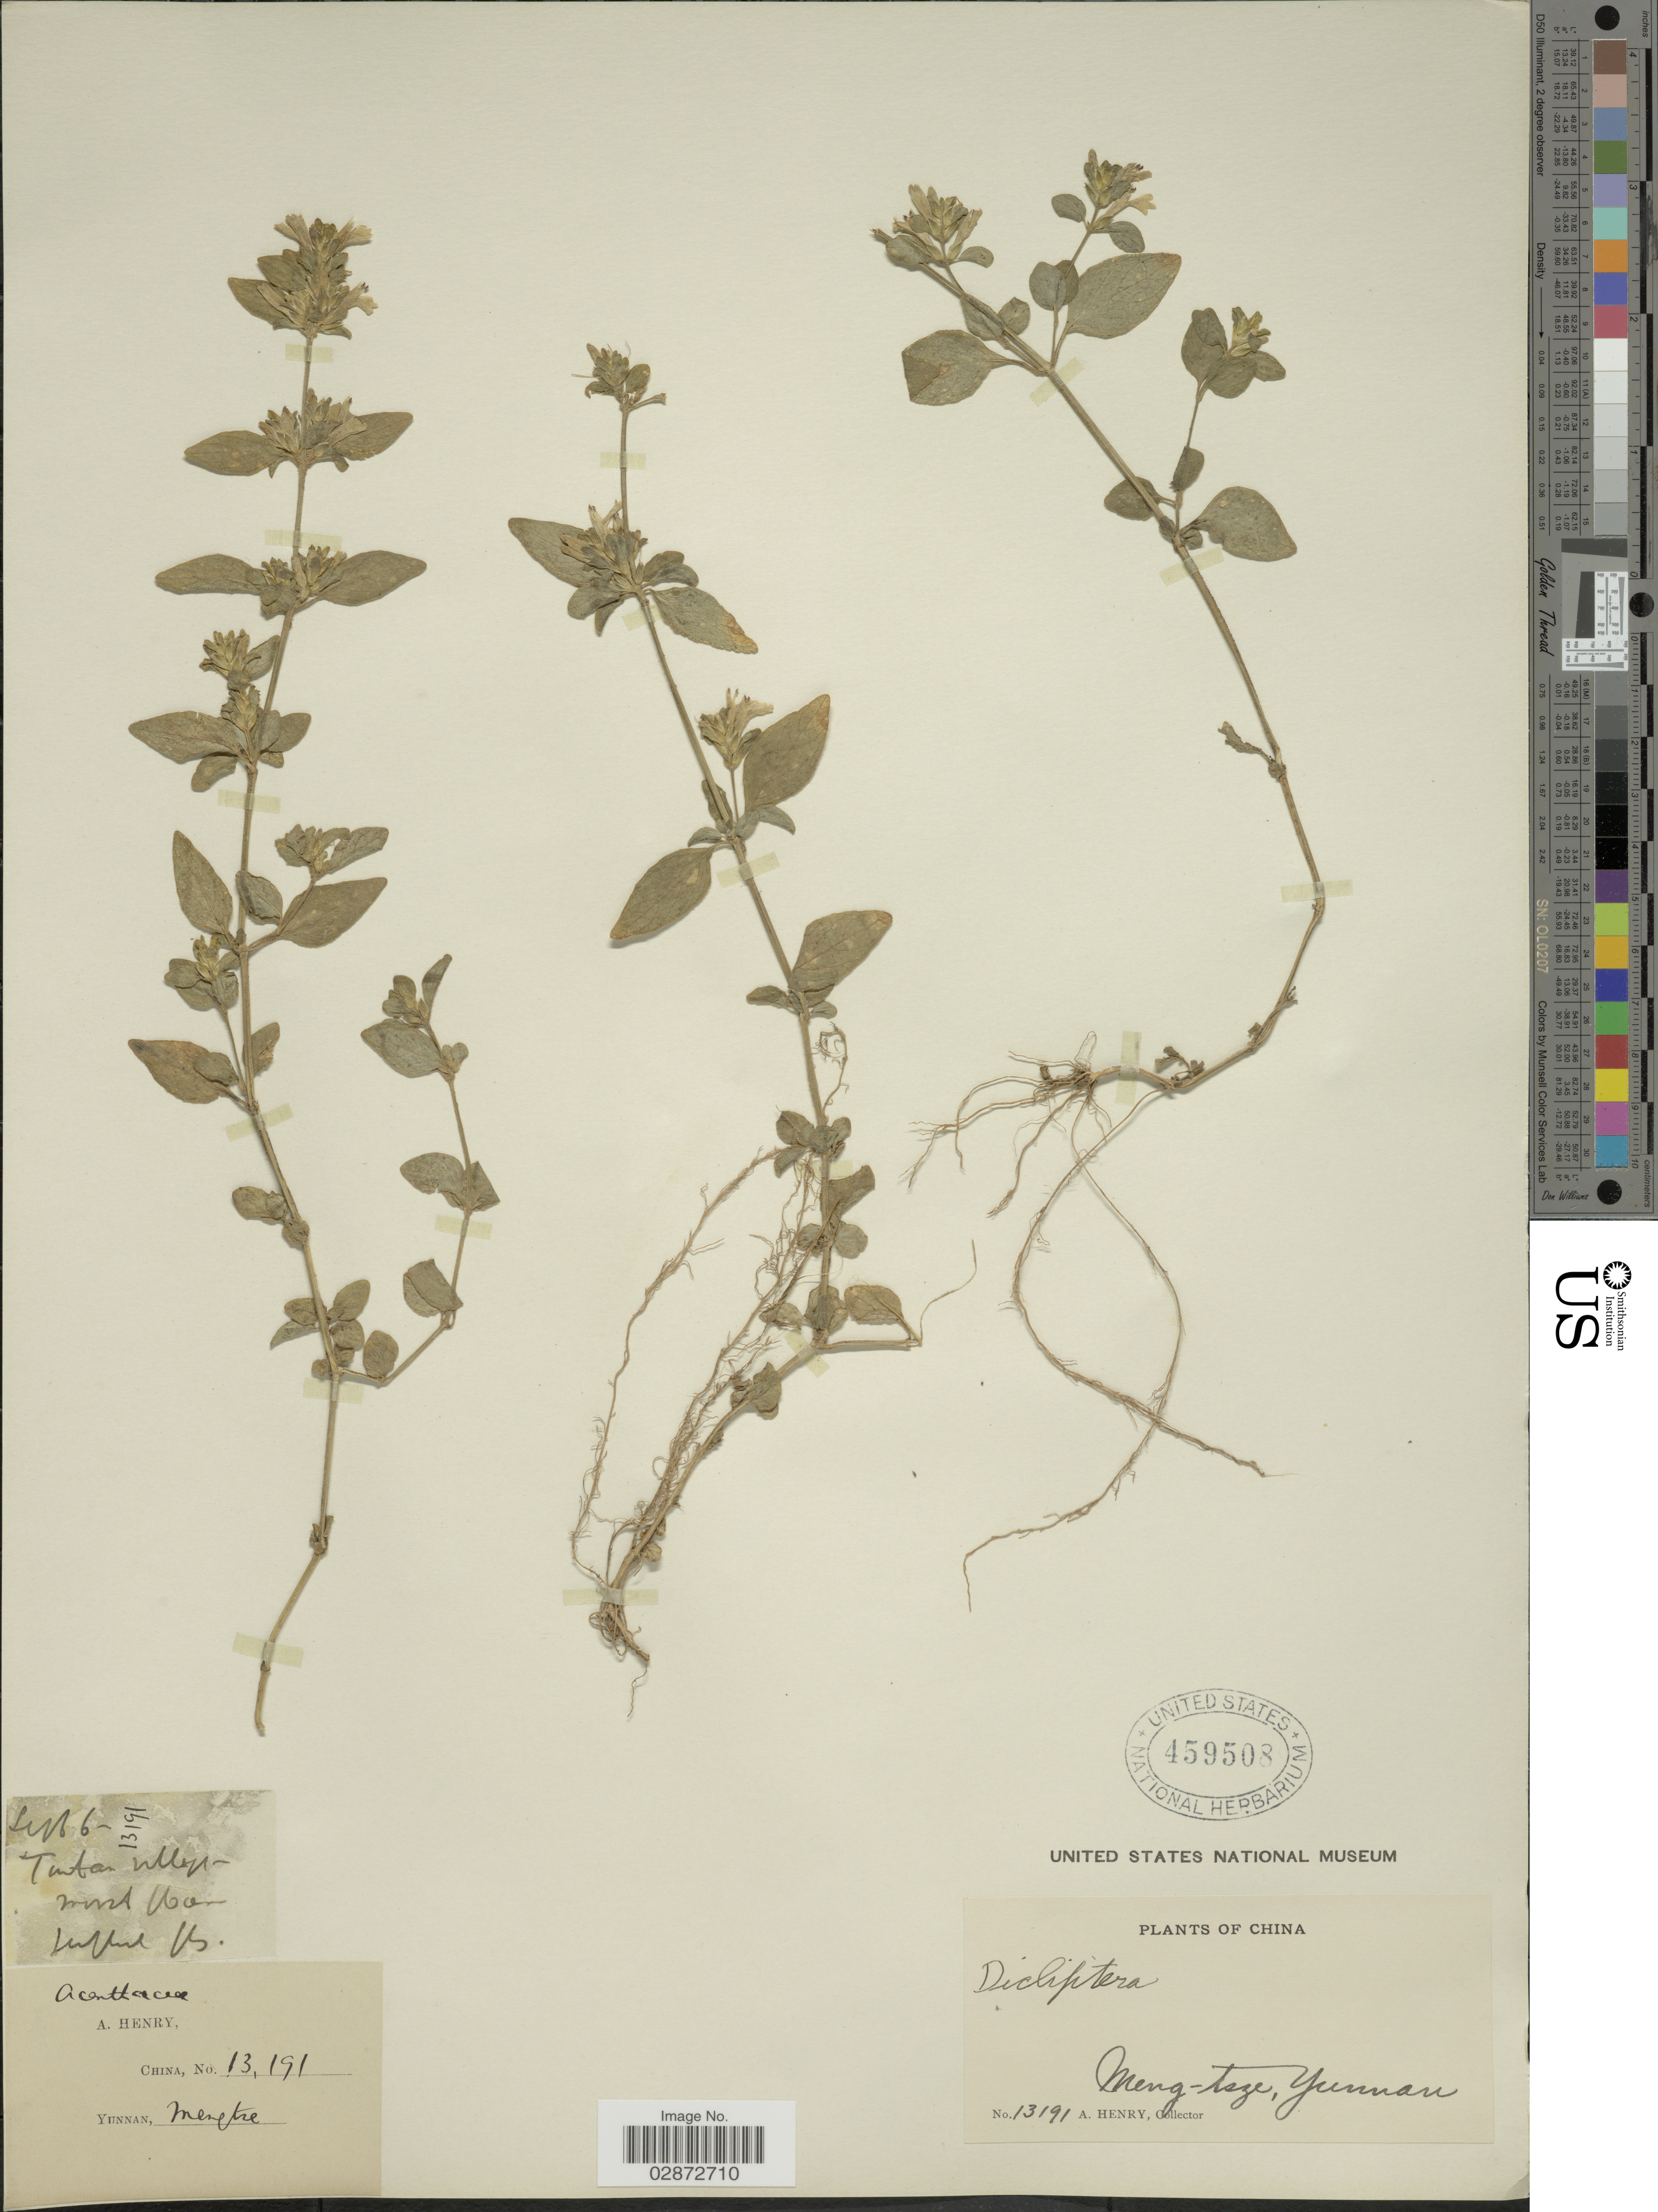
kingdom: Plantae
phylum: Tracheophyta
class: Magnoliopsida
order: Lamiales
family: Acanthaceae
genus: Dicliptera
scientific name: Dicliptera sp.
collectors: A. Henry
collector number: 13191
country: China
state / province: Yunnan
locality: Meng-Tsze, Tiutan village.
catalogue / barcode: US 459508